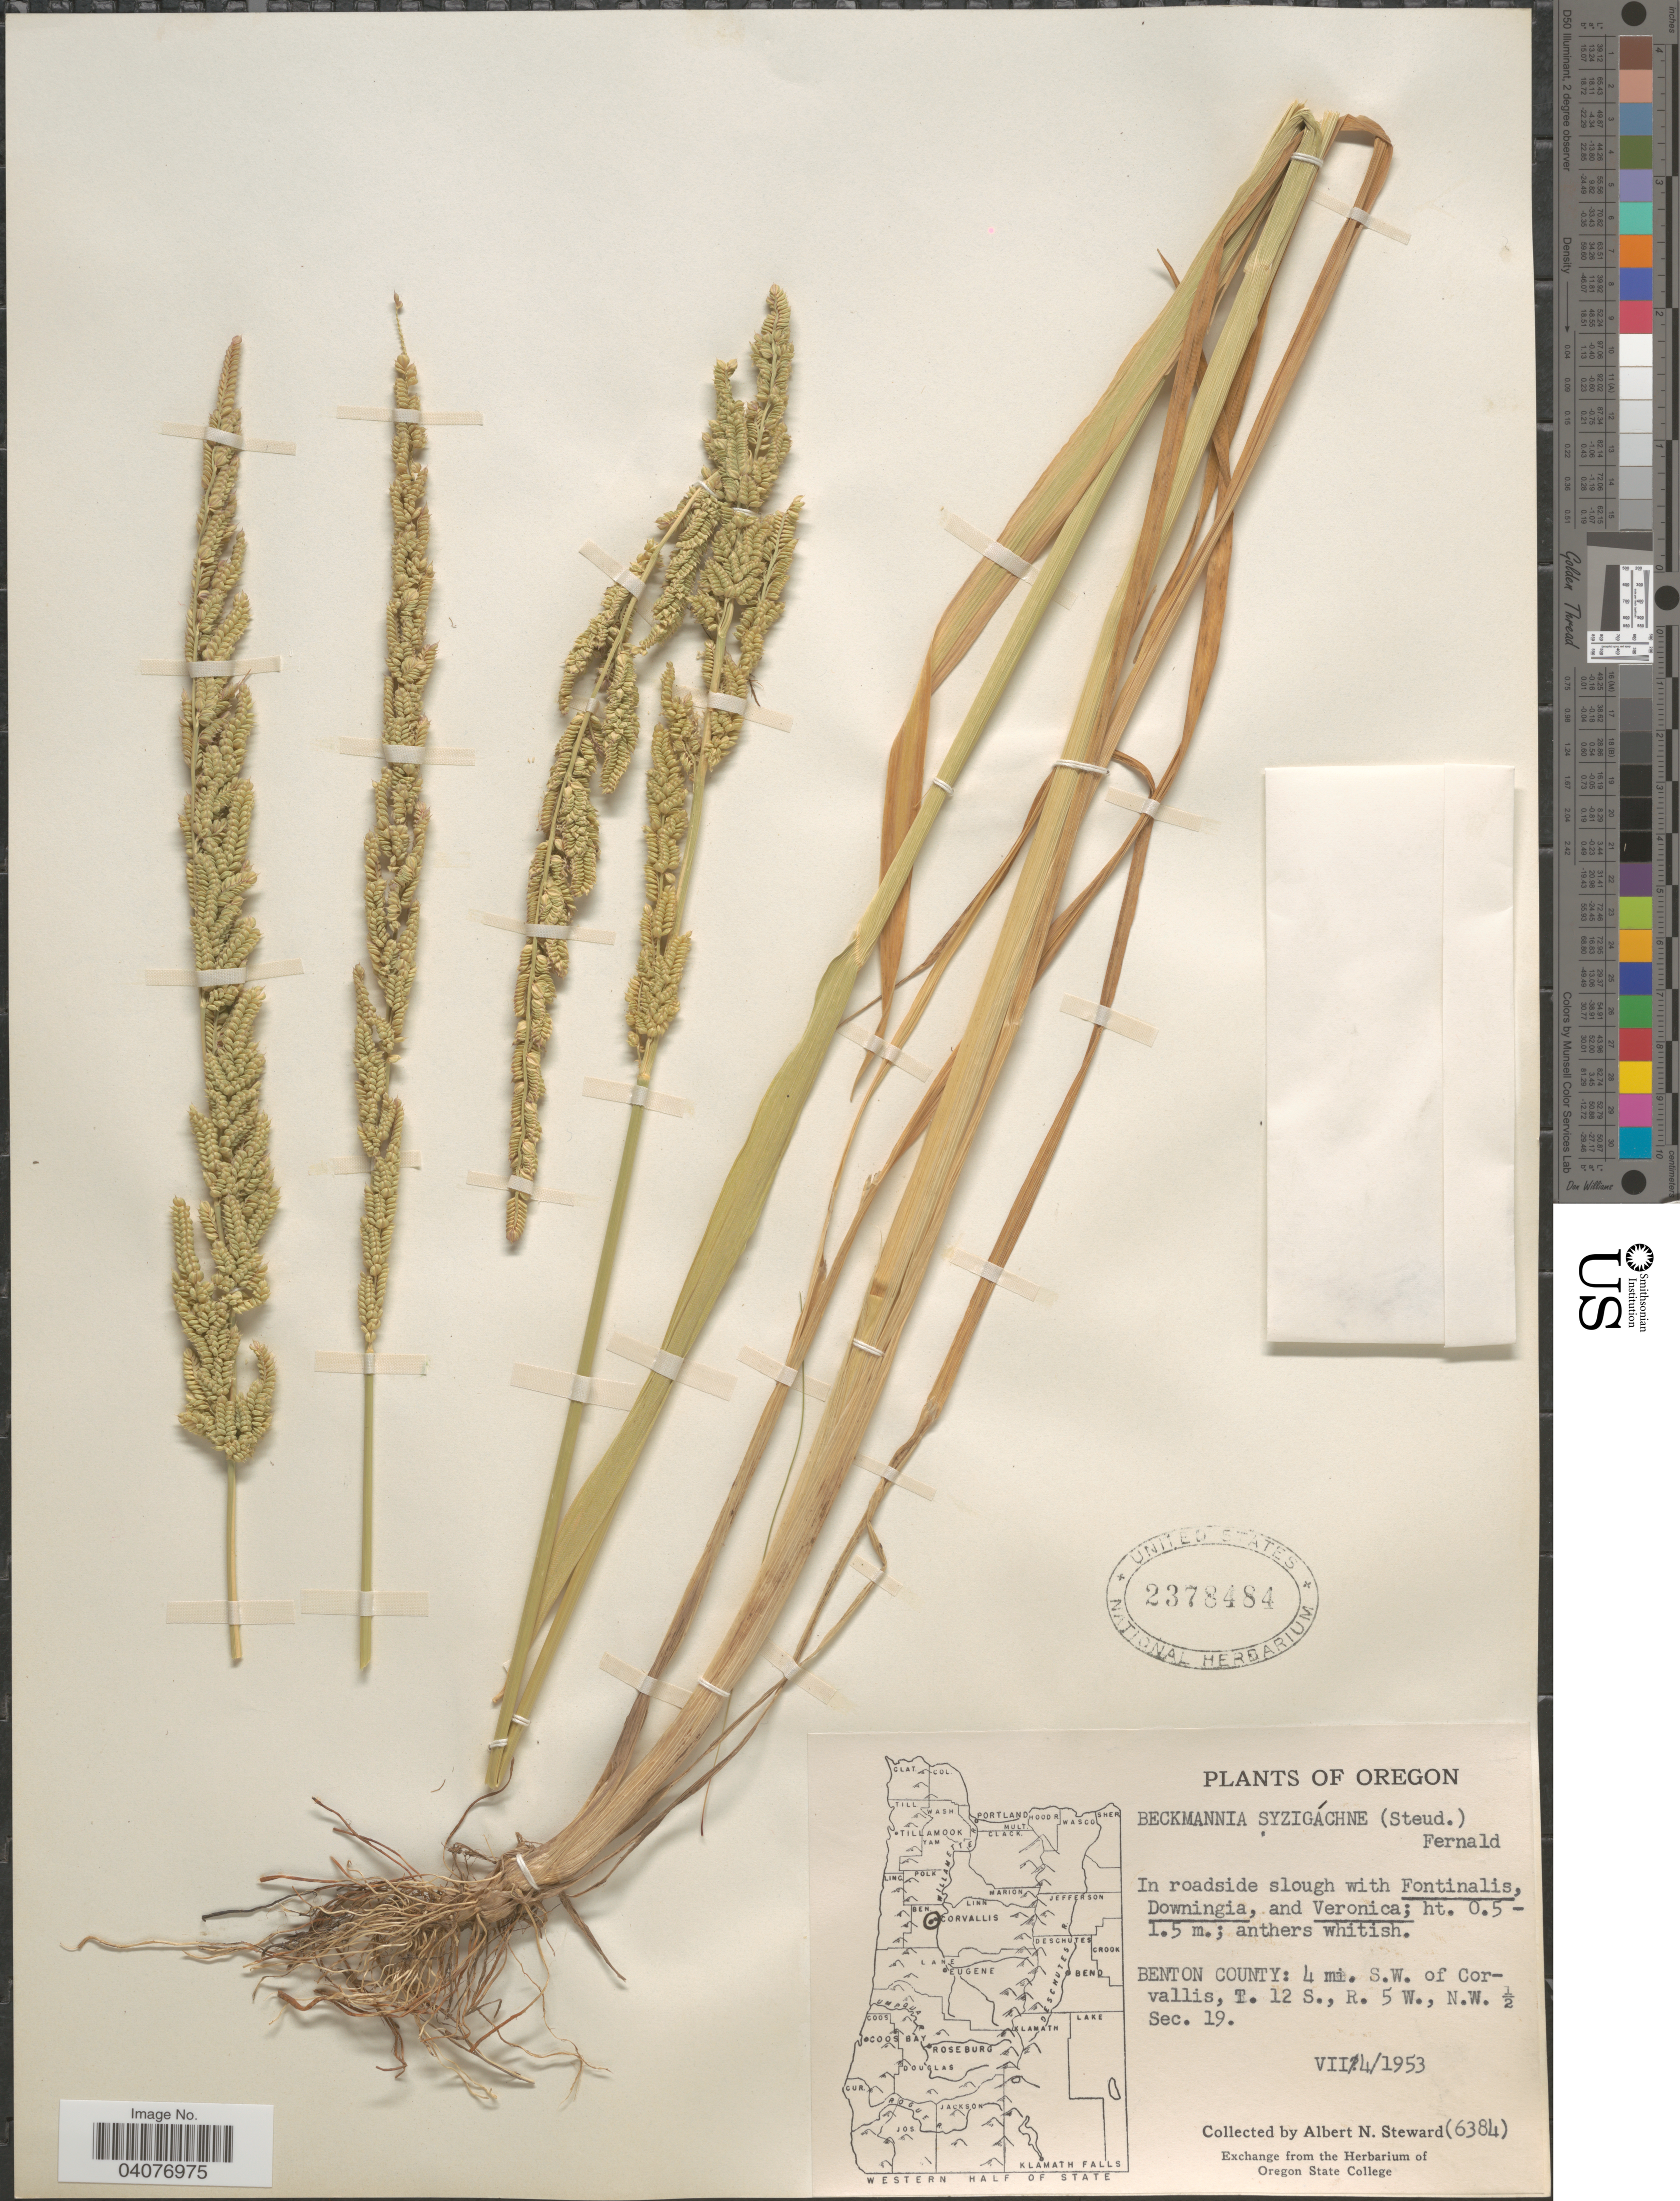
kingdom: Plantae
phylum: Tracheophyta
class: Liliopsida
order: Poales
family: Poaceae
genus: Beckmannia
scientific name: Beckmannia syzigachne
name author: (Steud.) Fernald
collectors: A. N. Steward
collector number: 6384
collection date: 1953-07-04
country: United States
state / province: Oregon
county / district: Benton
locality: Benton County: 4 mi. S.W. of Corvallis, T. 12 S., R. 5 W., N.W. ½ Sec. 19.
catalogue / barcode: US 2378484